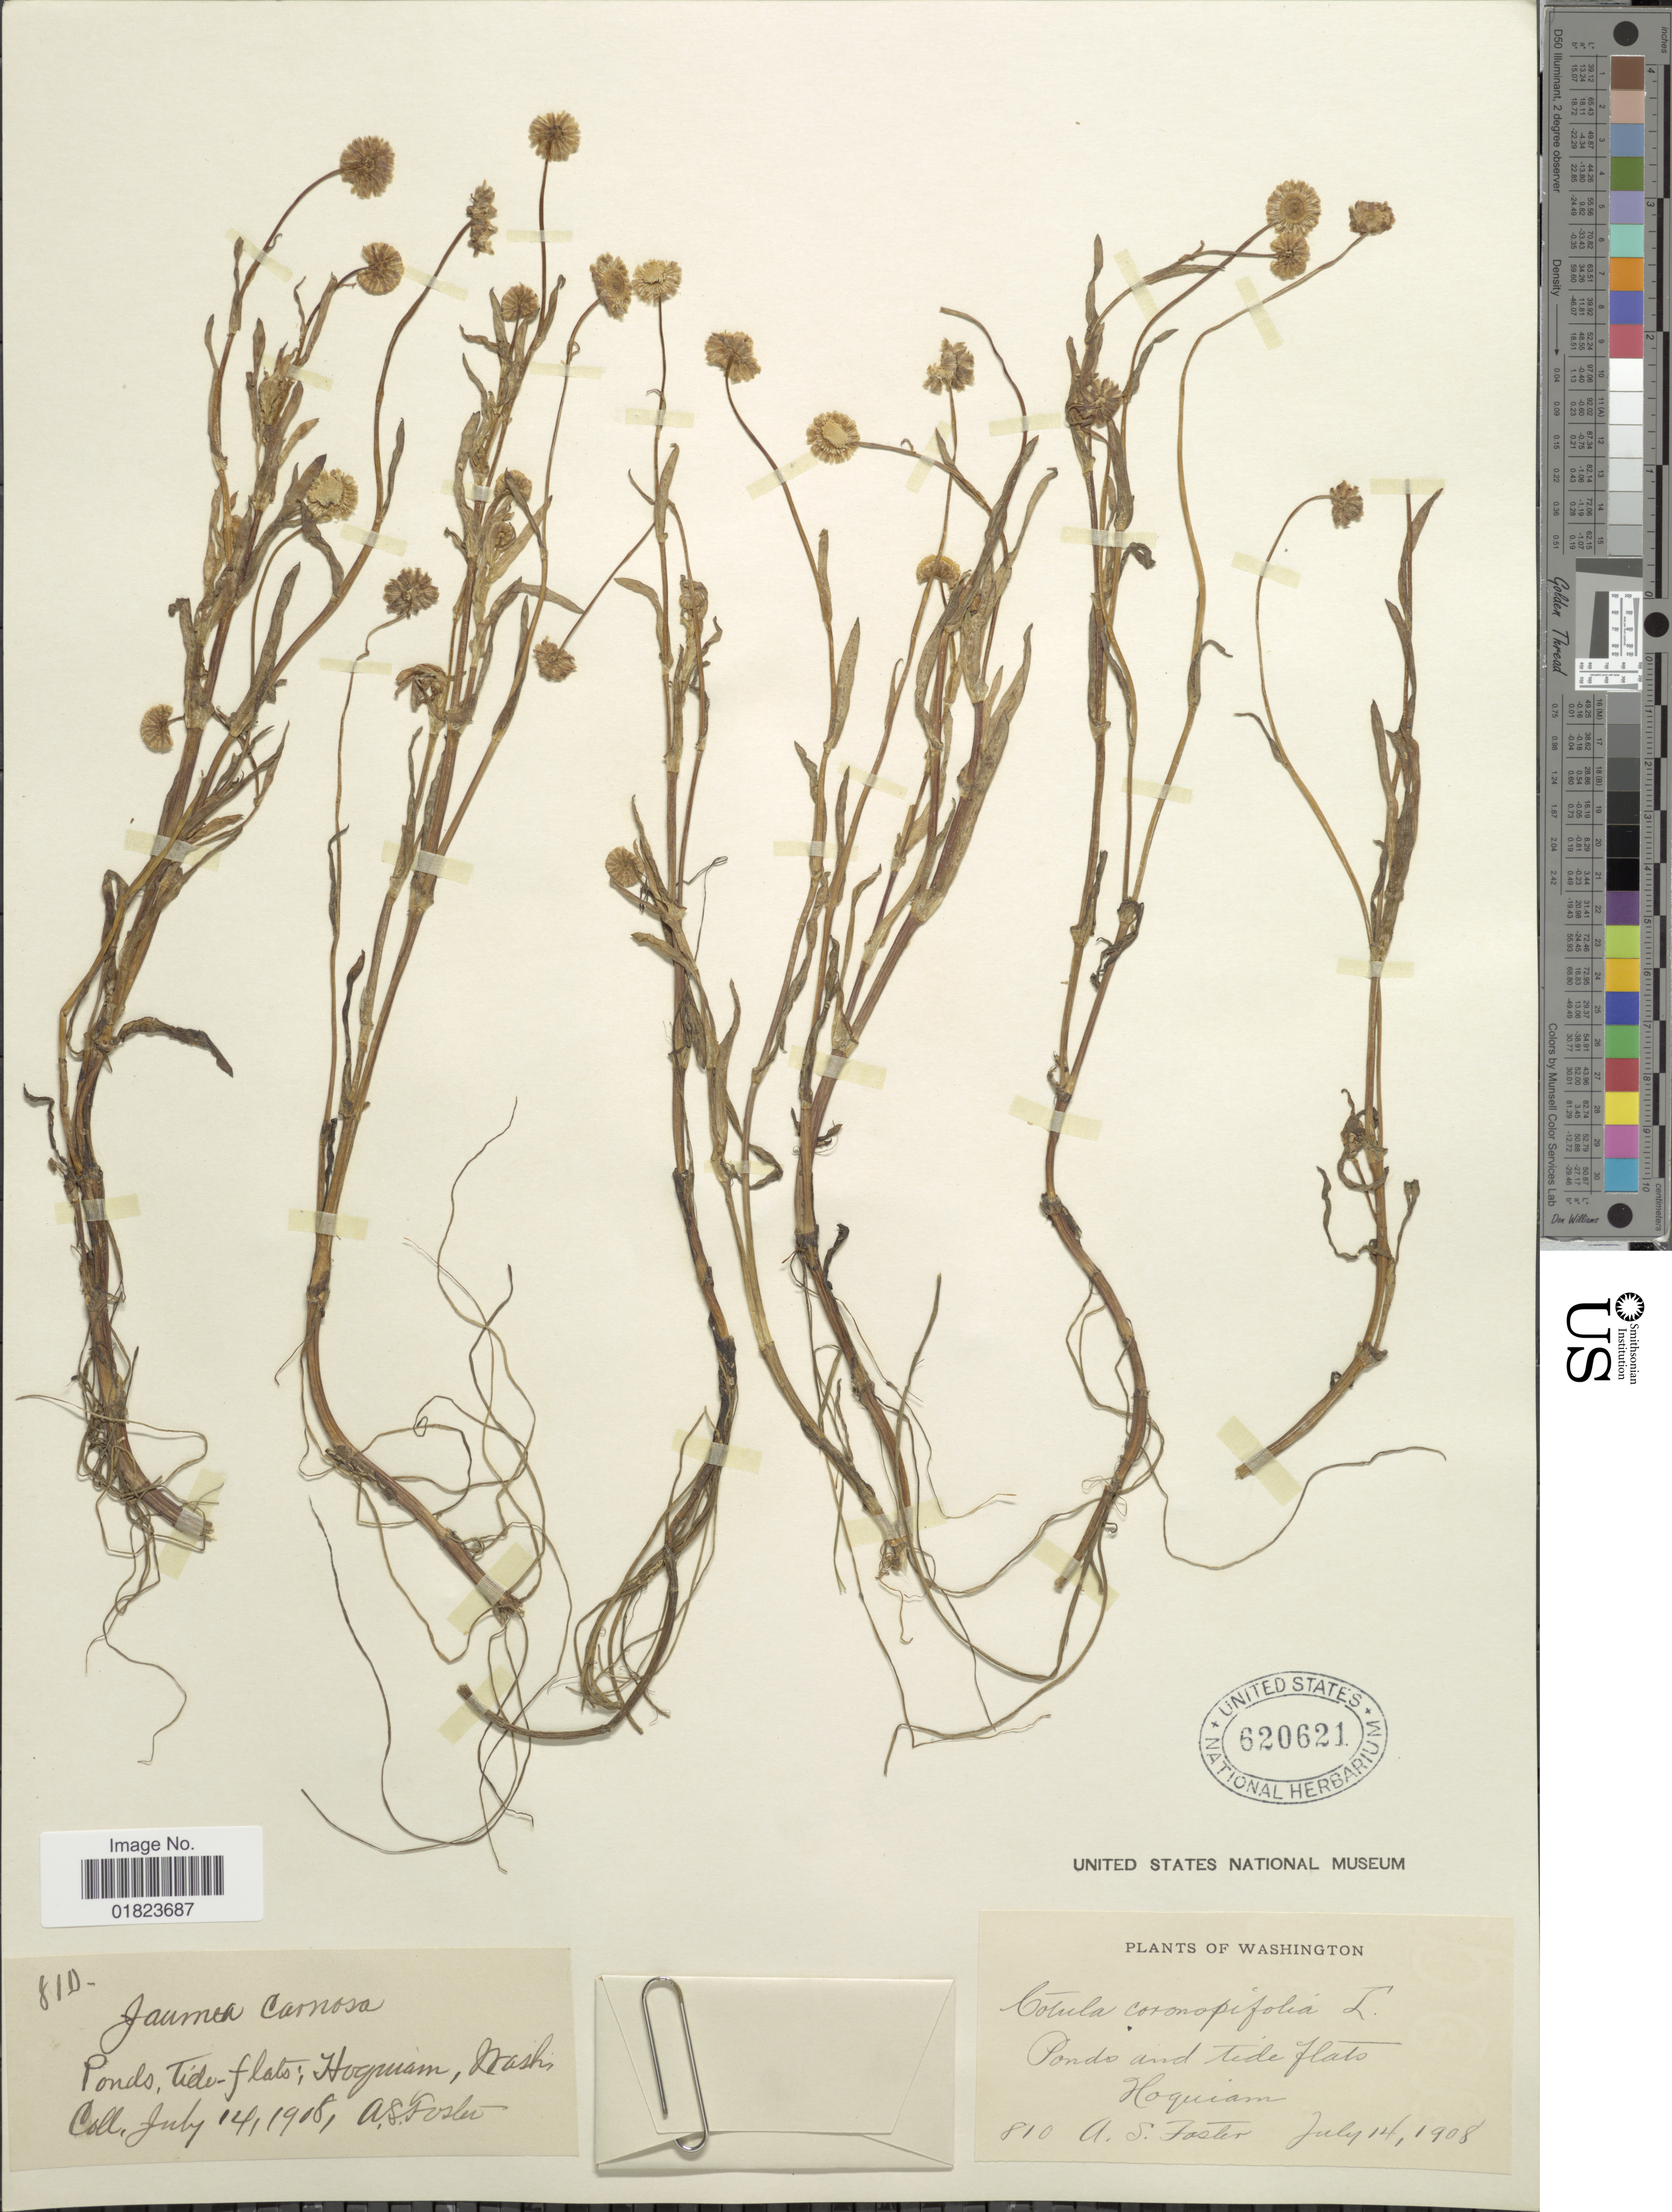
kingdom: Plantae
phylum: Tracheophyta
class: Magnoliopsida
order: Asterales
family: Asteraceae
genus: Cotula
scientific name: Cotula coronopifolia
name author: L.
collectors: A. S. Foster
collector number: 810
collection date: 1908-07-14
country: United States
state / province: Washington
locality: Ponds and tide flats Hoquiam. Wash.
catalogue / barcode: US 620621